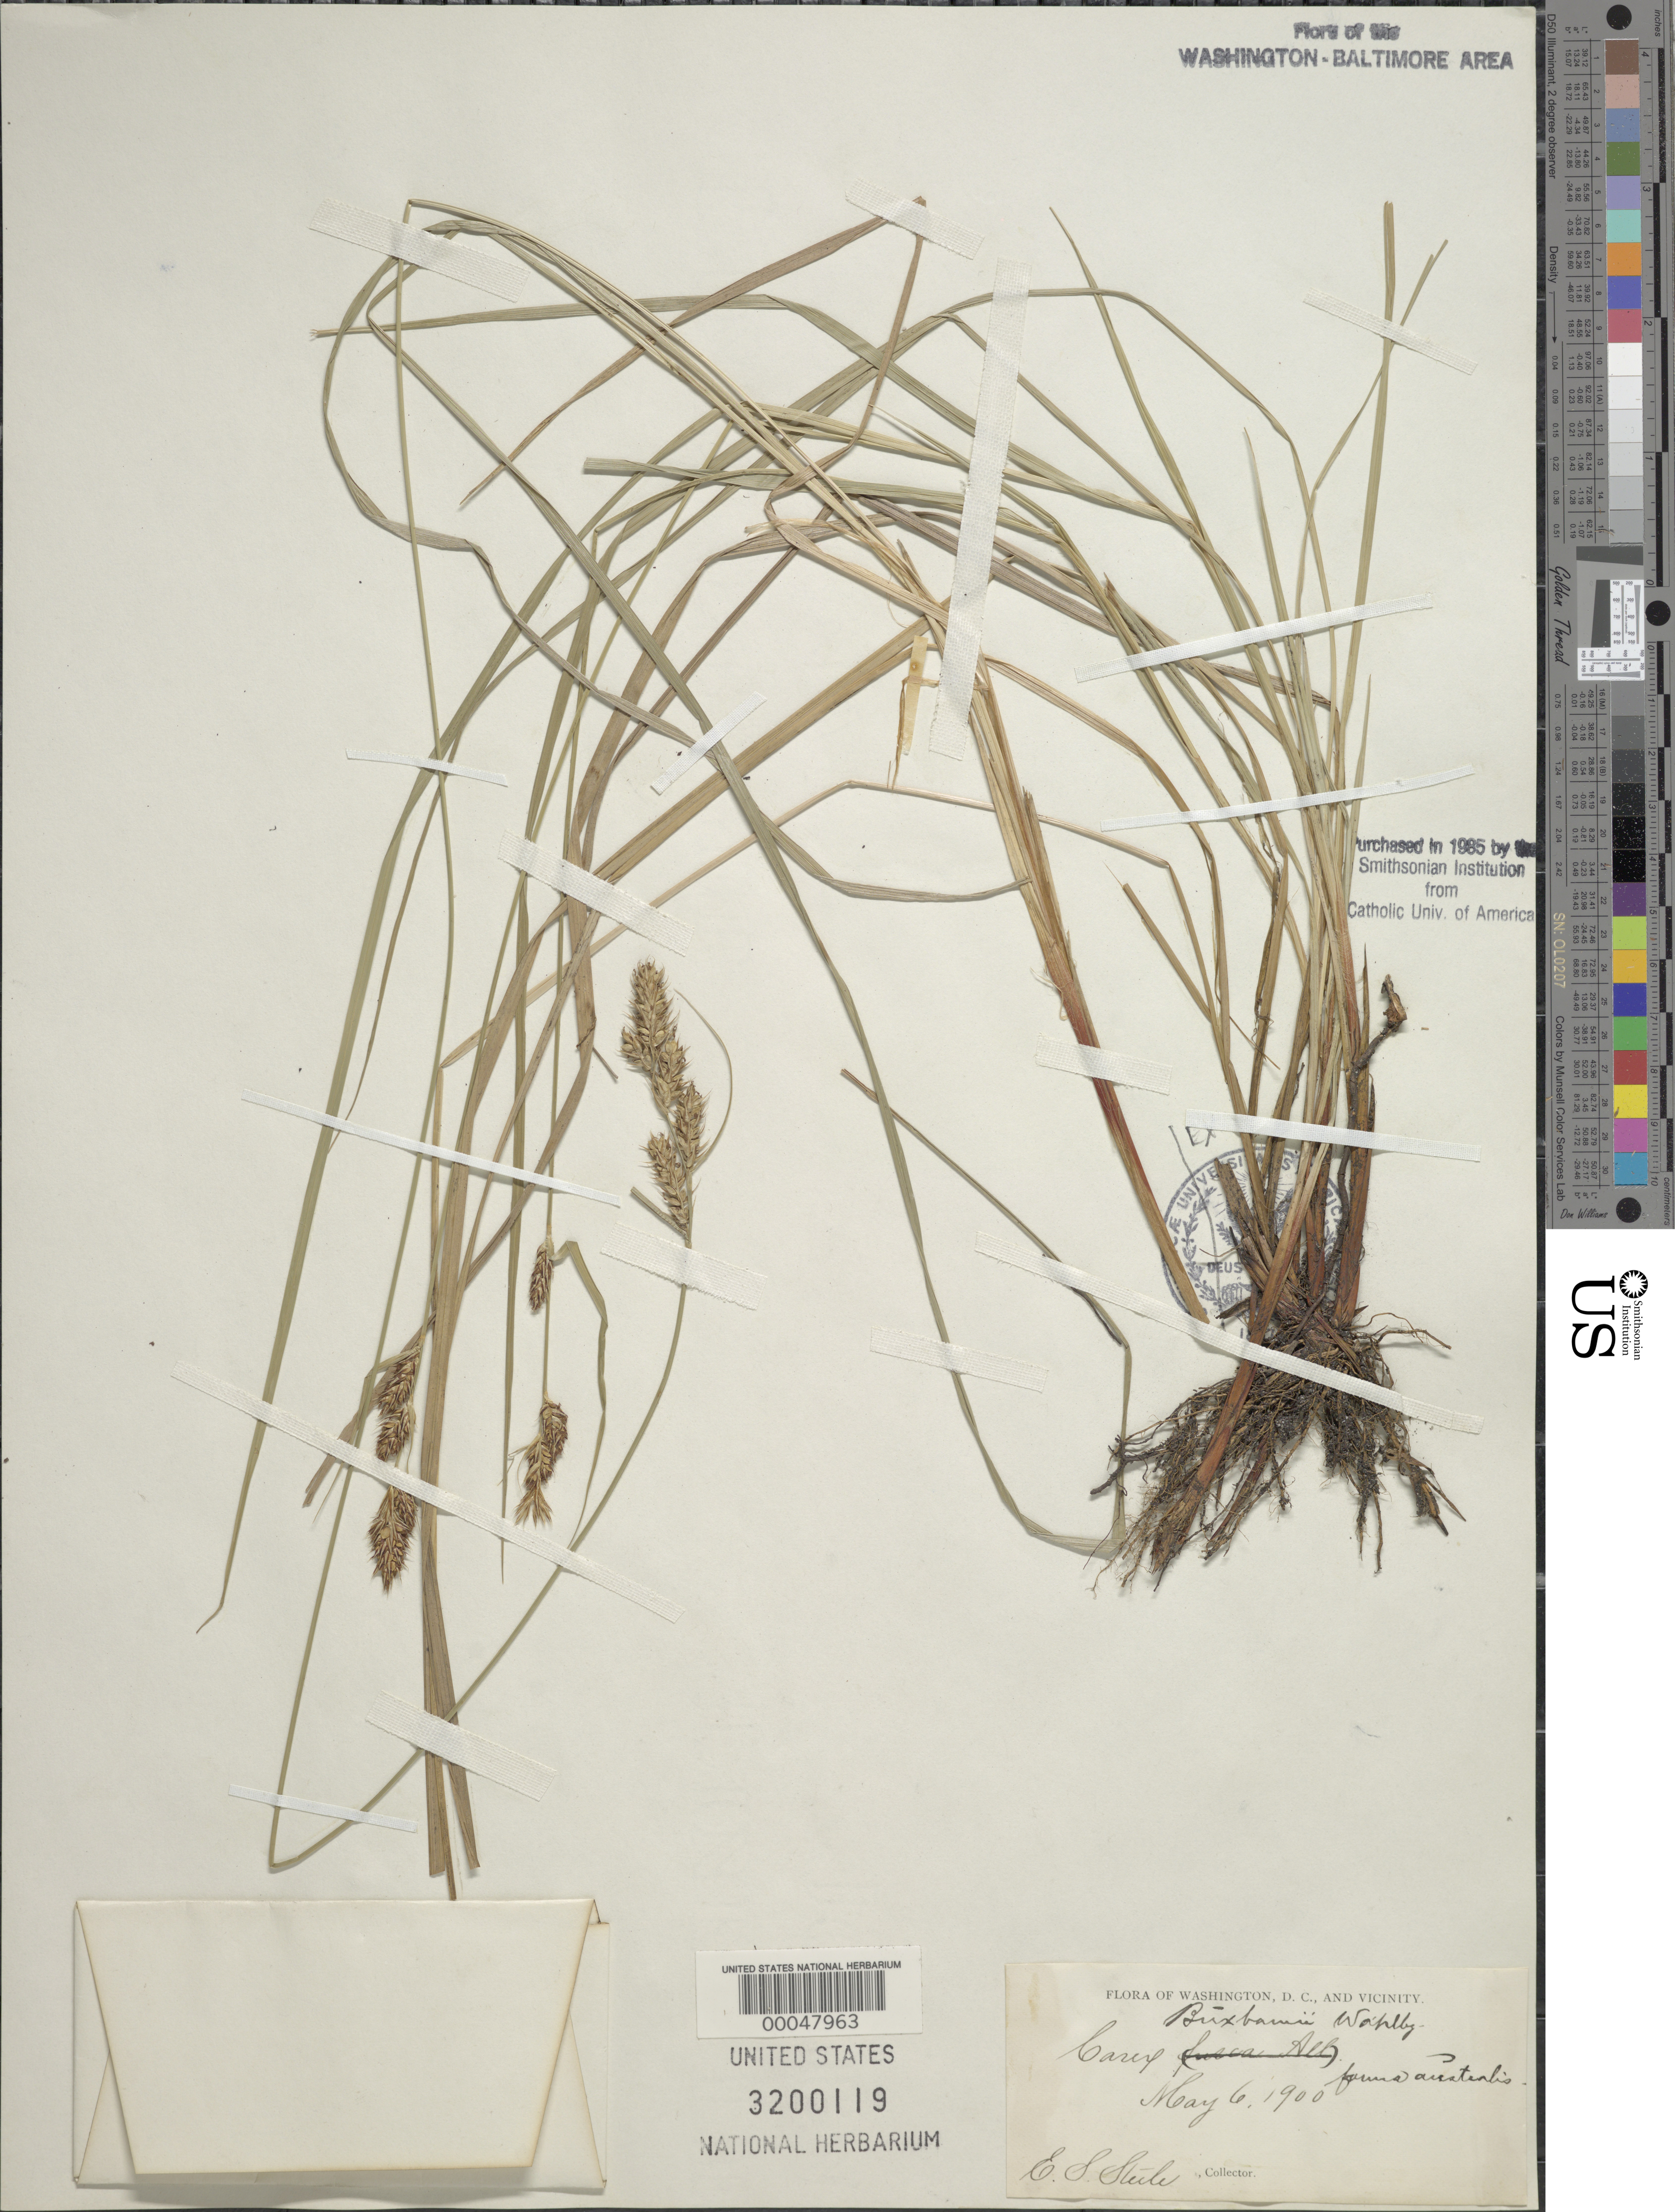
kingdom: Plantae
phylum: Tracheophyta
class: Liliopsida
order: Poales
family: Cyperaceae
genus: Carex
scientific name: Carex buxbaumii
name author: Wahlenb.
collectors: E. Steele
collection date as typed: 06 May 1900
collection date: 1900-05-06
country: United States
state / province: District of Columbia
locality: Washington DC Area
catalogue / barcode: US 3200119